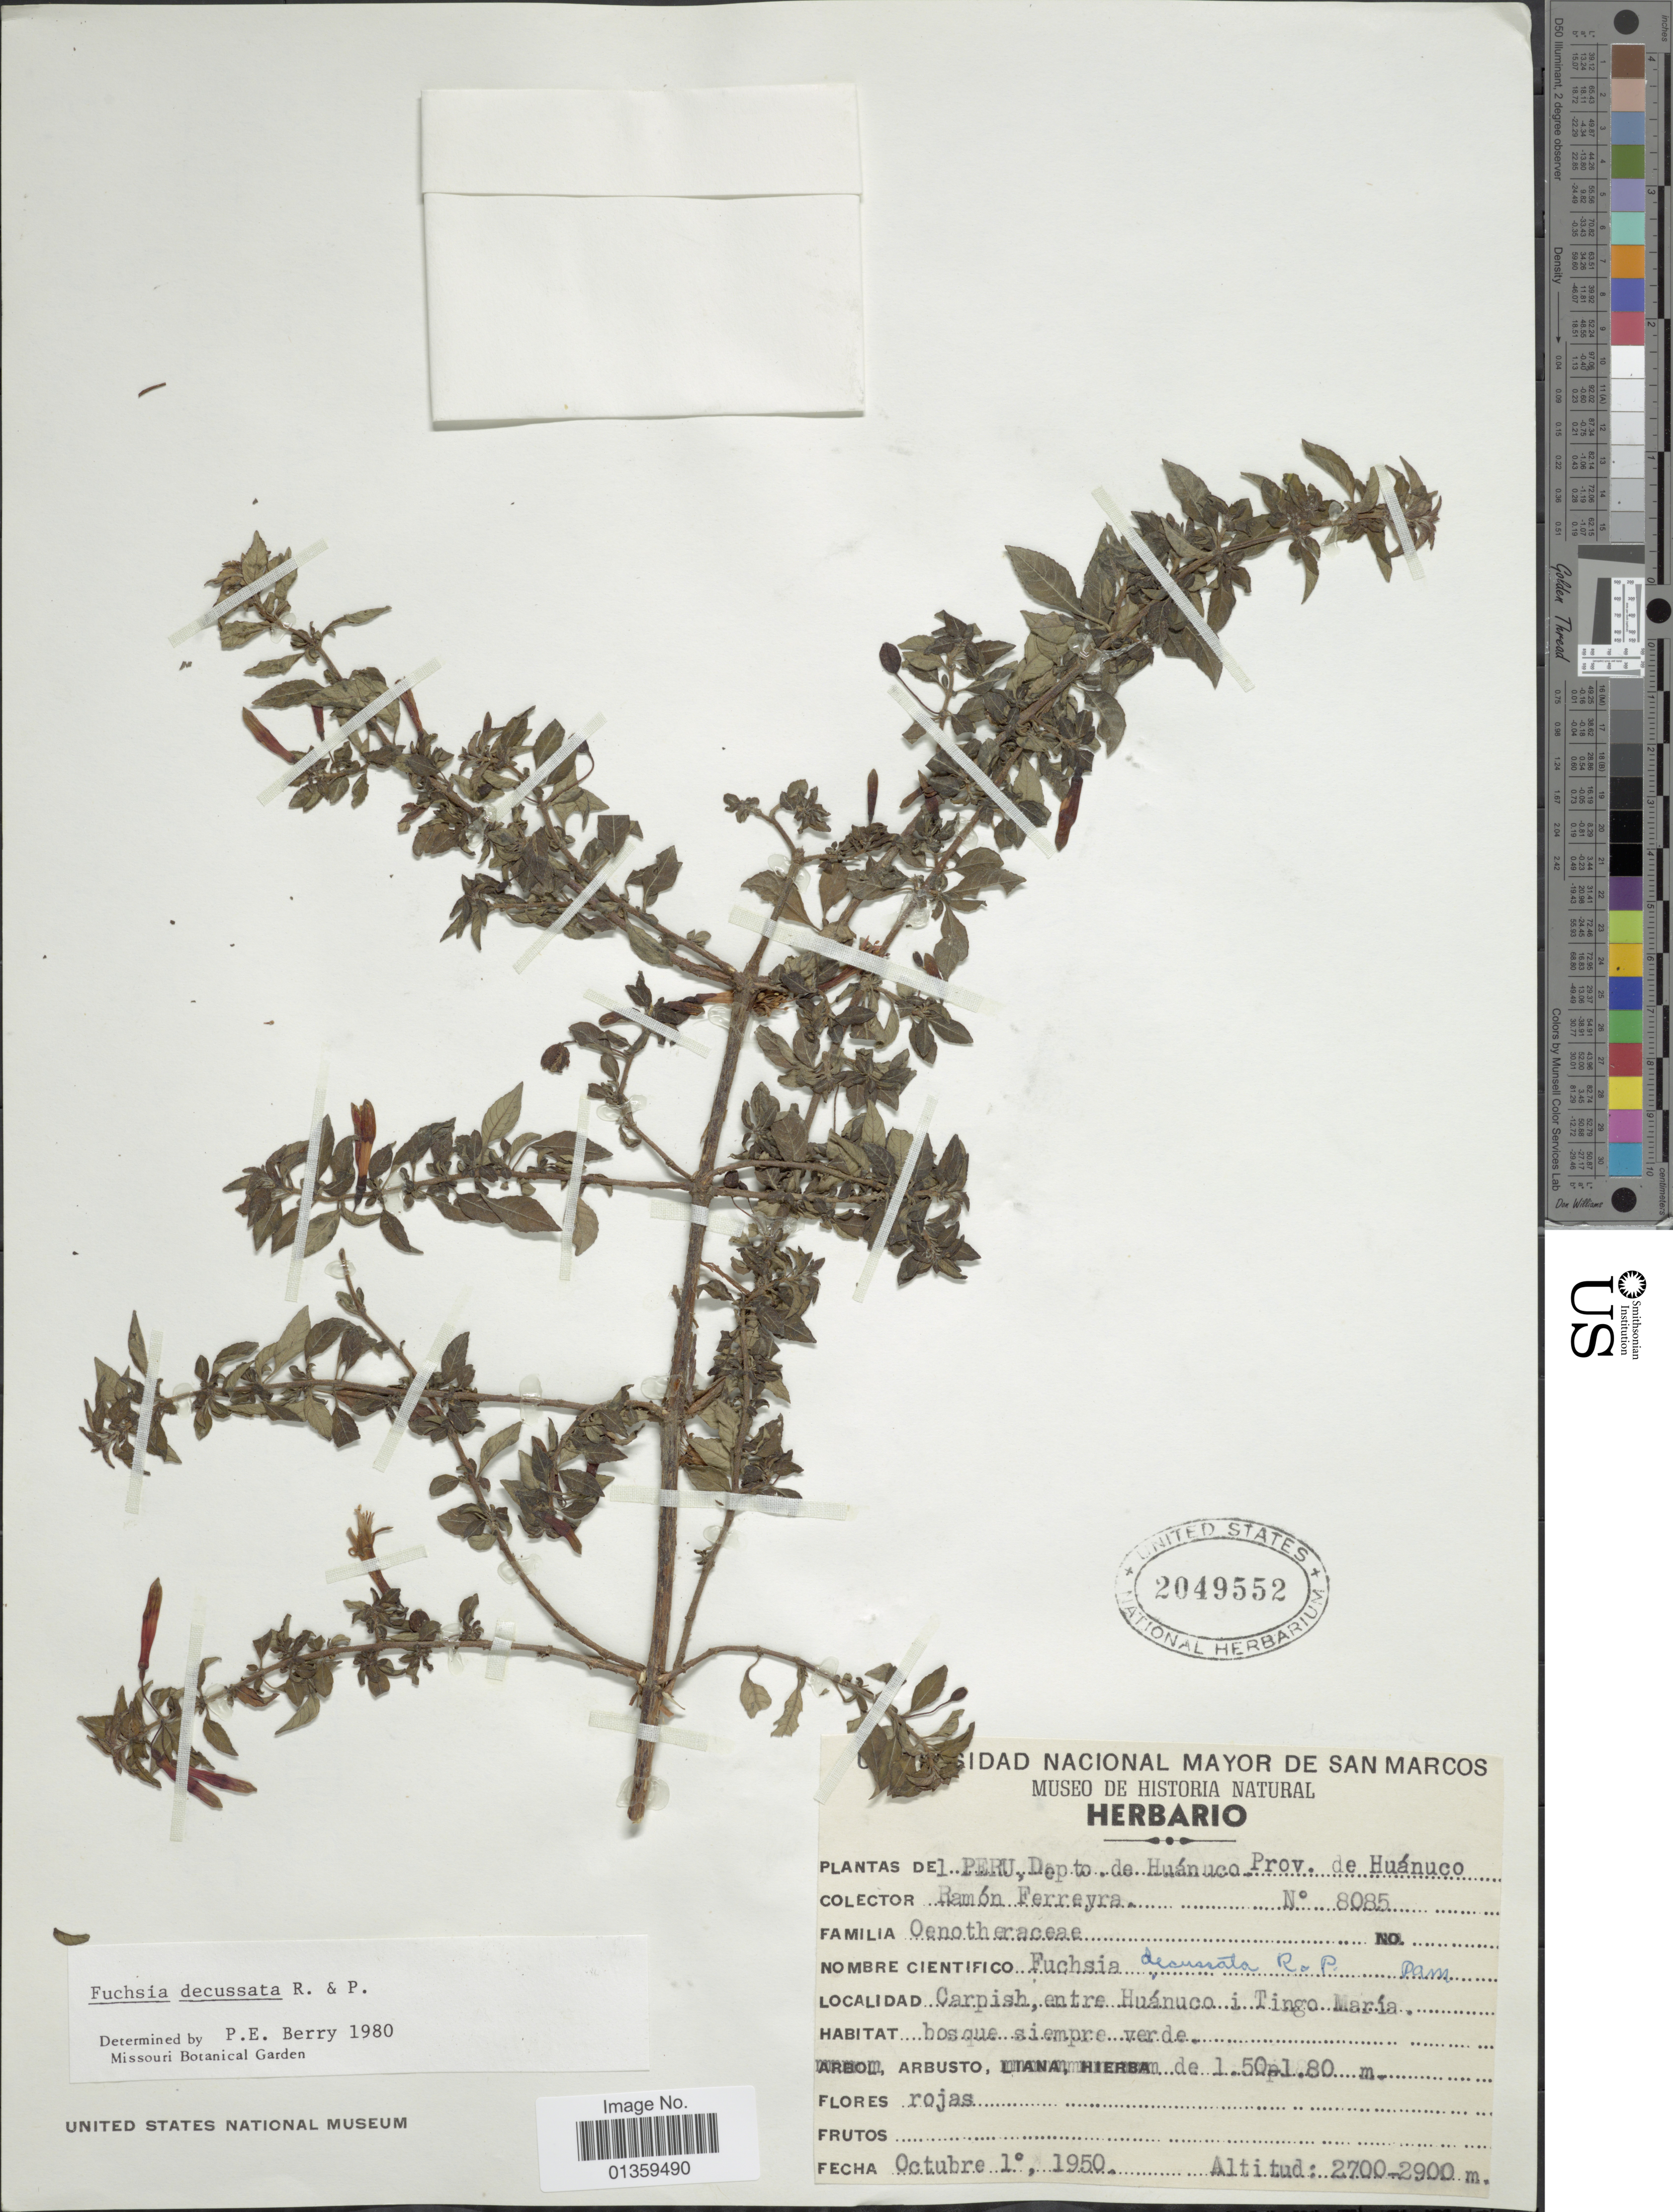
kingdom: Plantae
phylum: Tracheophyta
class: Magnoliopsida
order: Myrtales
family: Onagraceae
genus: Fuchsia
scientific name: Fuchsia decussata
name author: Ruiz & Pav.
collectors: R. A. Ferreyra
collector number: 8085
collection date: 1950-10-01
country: Peru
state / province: Huánuco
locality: Carpish, entre Huánuco i Tingo María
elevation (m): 2700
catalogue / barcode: US 2049552